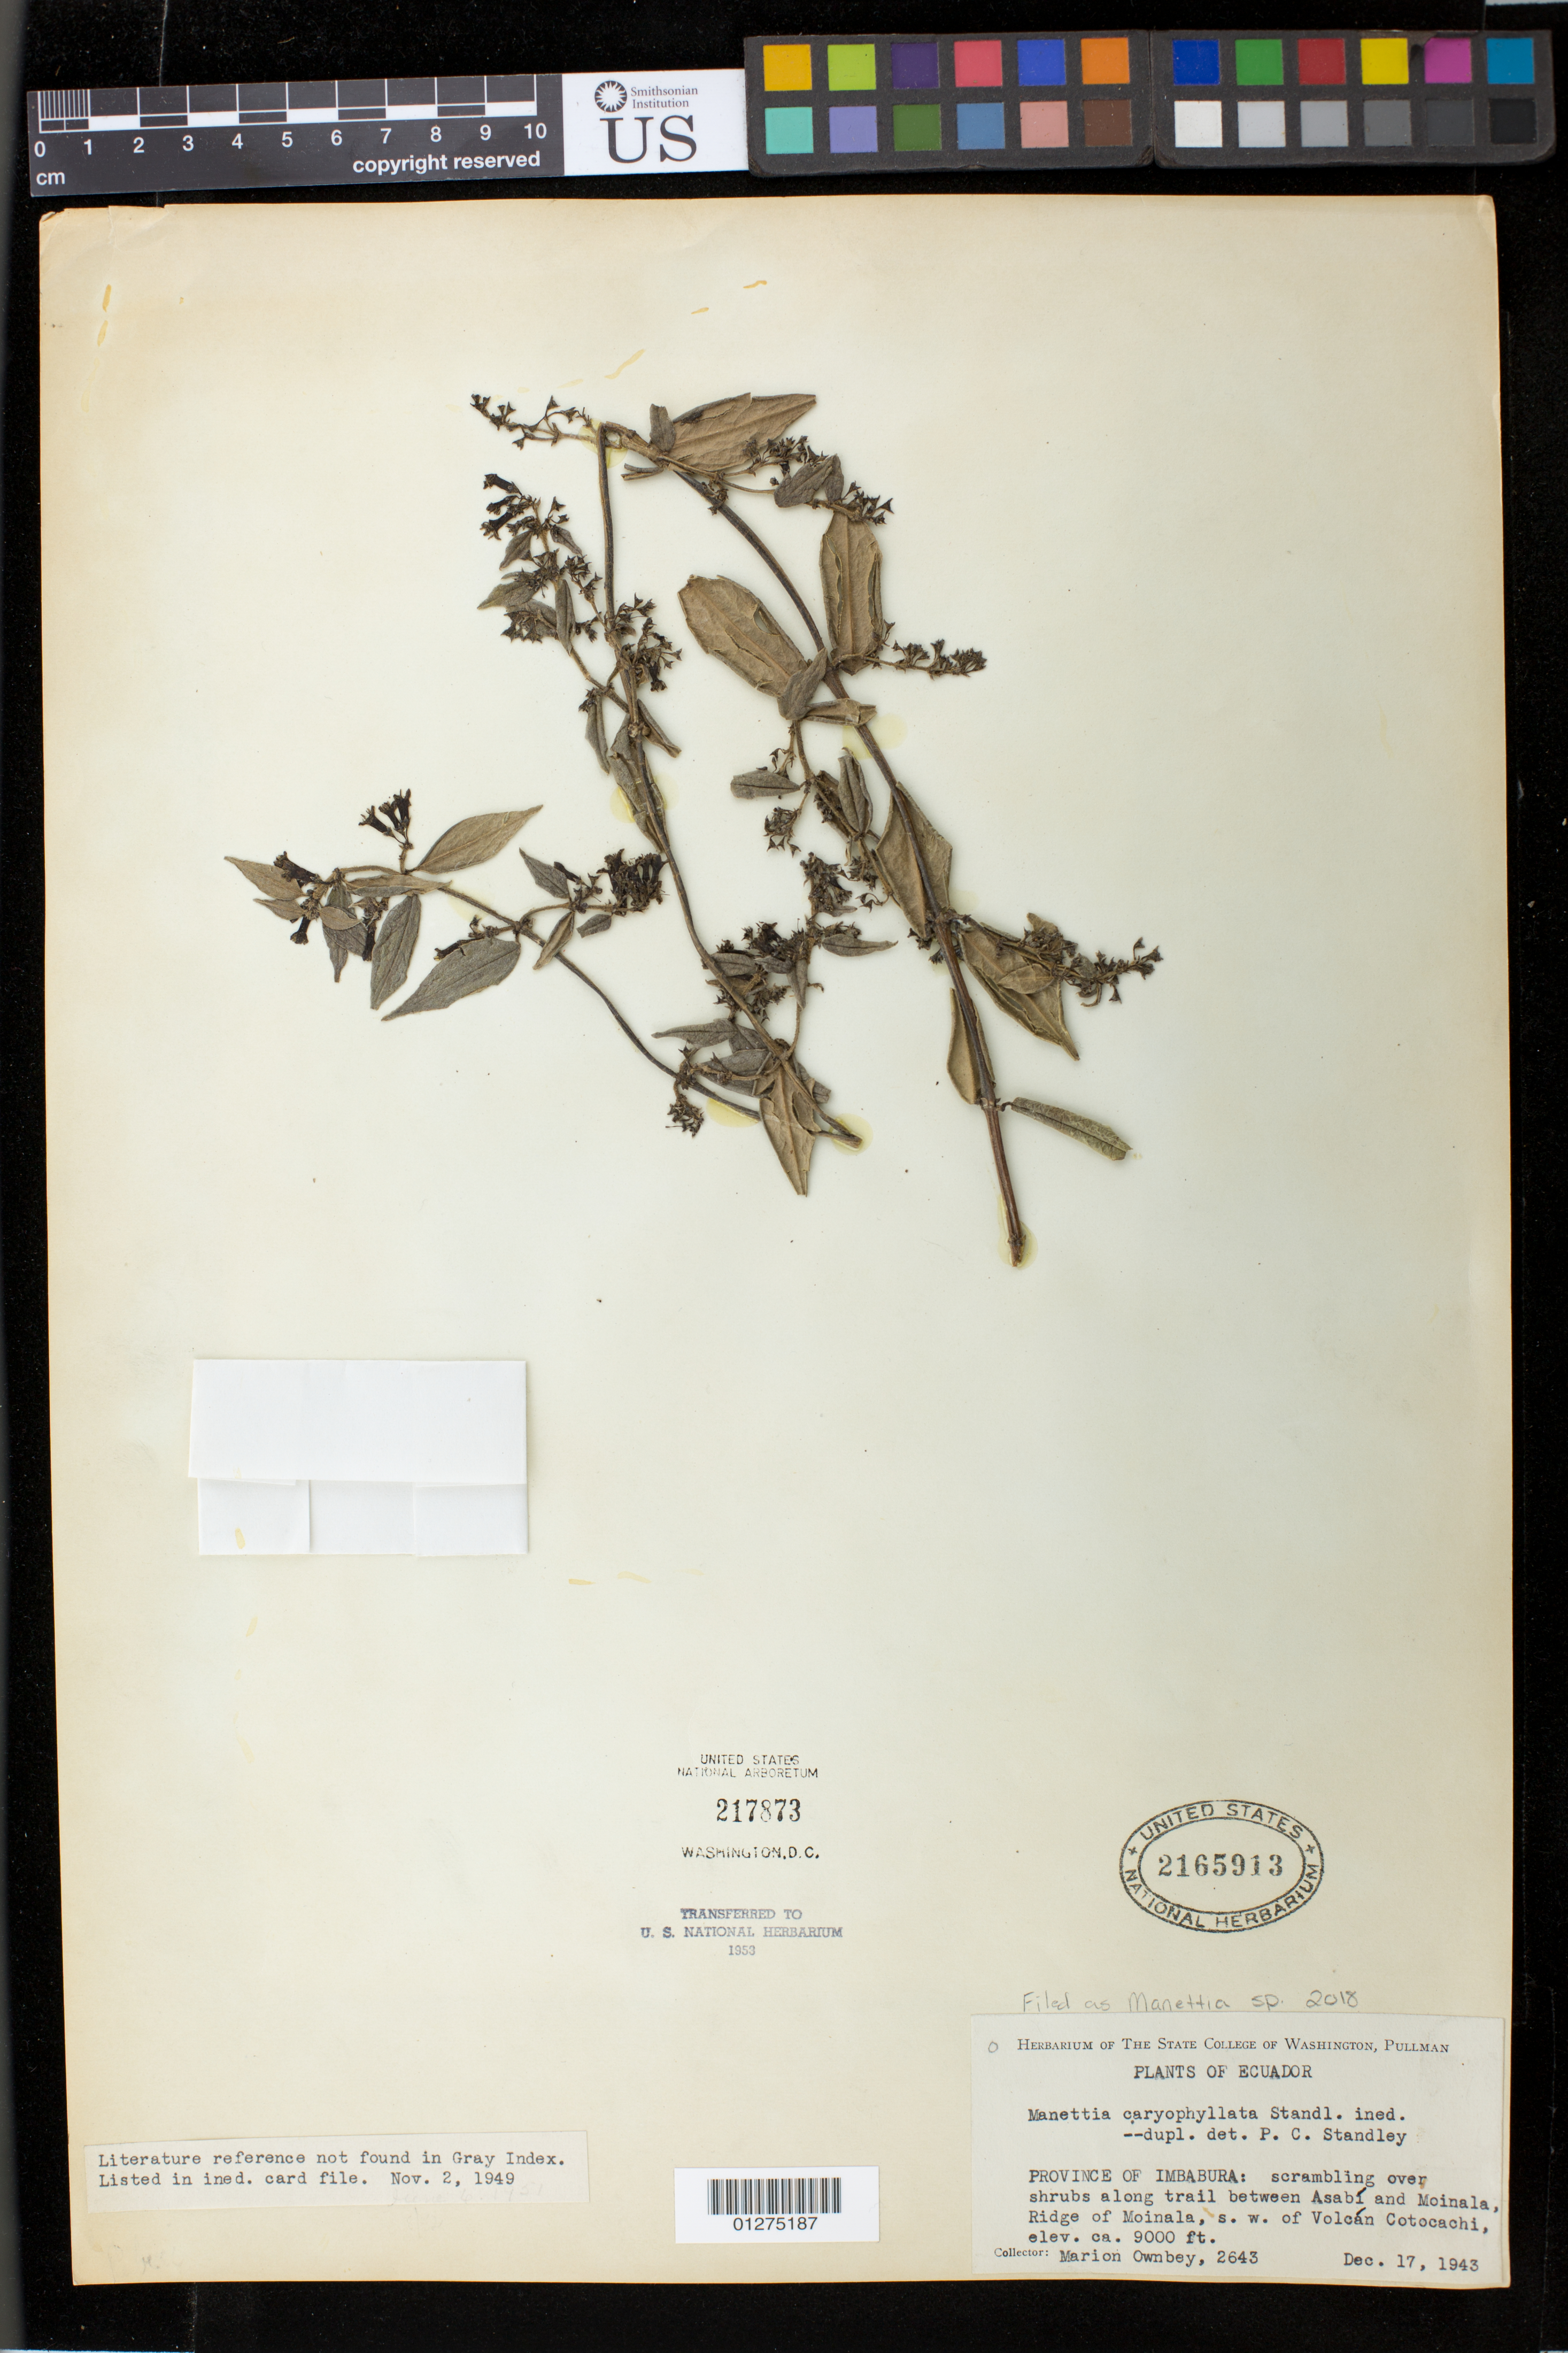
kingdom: Plantae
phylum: Tracheophyta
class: Magnoliopsida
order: Gentianales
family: Rubiaceae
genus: Manettia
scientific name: Manettia sp.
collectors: F. M. Ownbey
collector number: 2643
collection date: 1943-12-17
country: Ecuador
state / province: Imbabura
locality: Between Asabí and Moinala, Ridge of Moinala, s.w. of Volcán Cotocachi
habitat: along trail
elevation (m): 2743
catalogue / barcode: US 2165913